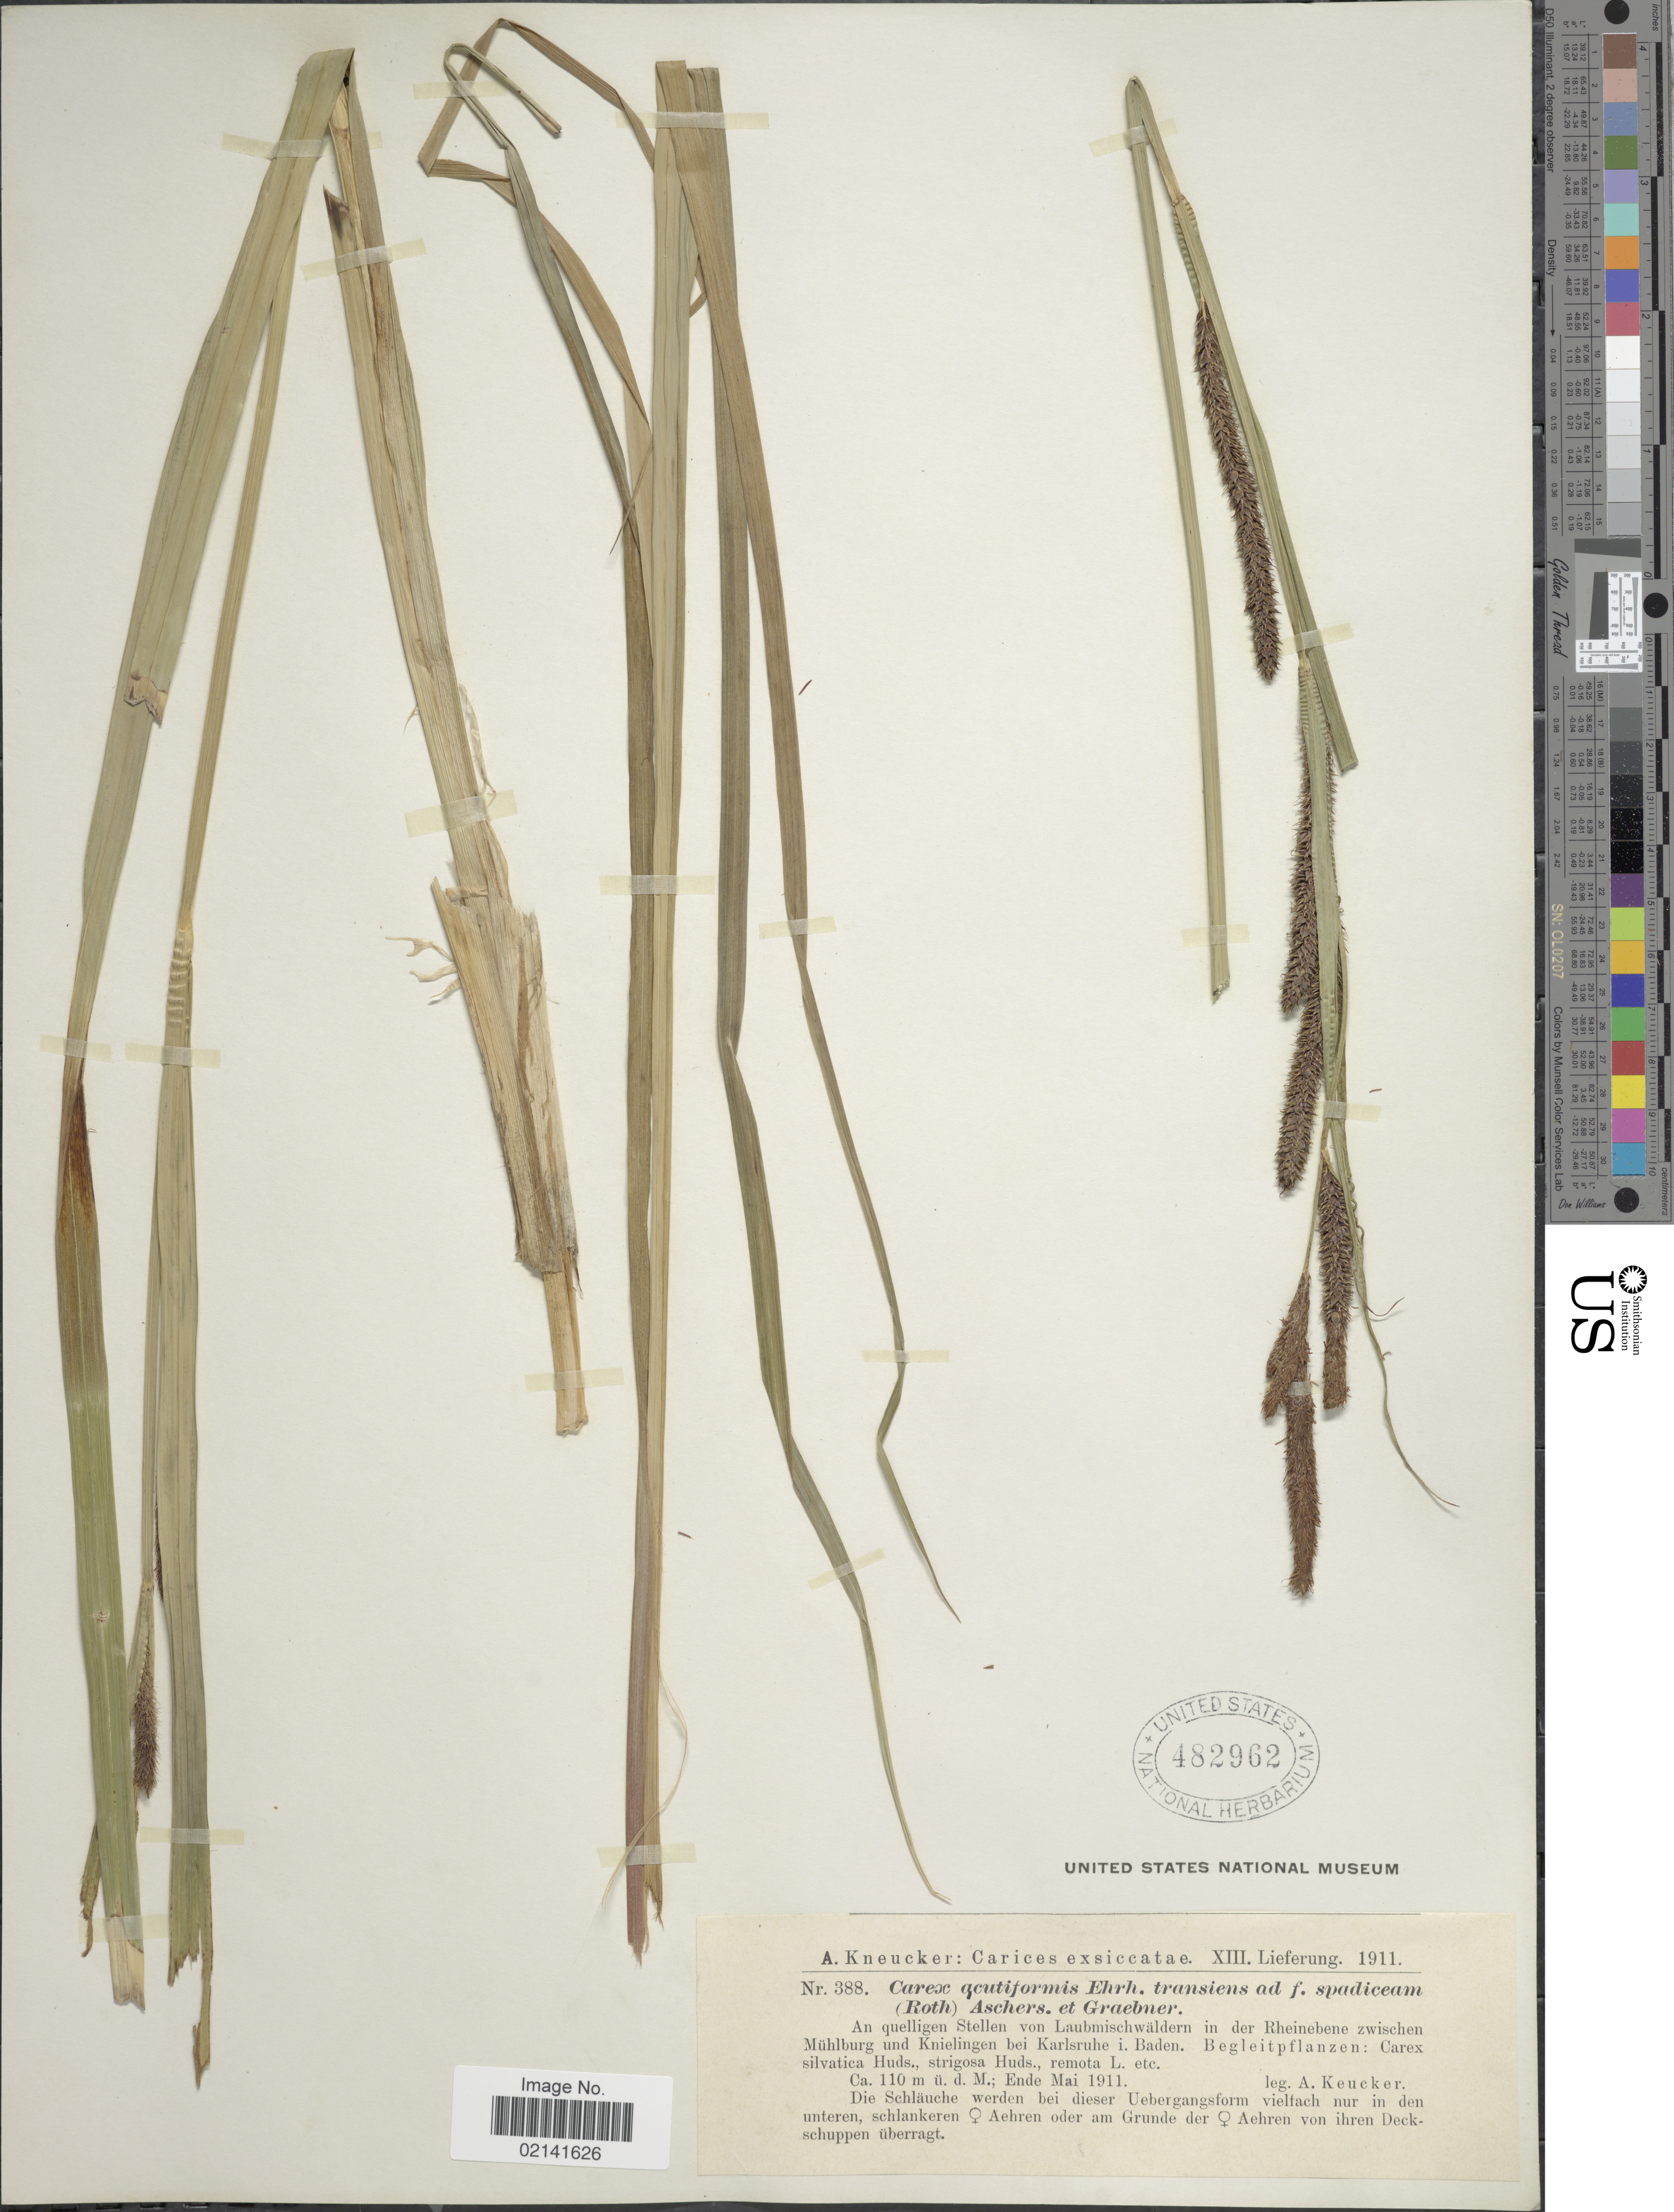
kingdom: Plantae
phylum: Tracheophyta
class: Liliopsida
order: Poales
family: Cyperaceae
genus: Carex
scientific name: Carex acutiformis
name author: Ehrh.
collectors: A. Kneucker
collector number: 388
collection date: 1911-05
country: Germany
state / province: Baden-Württemberg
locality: An quelligen Stellen von Laubmischwaldern in der Rheinebene zwischen Muhlburg und Knielingen bei Karlsruhe i. Baden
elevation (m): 110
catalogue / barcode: US 482962